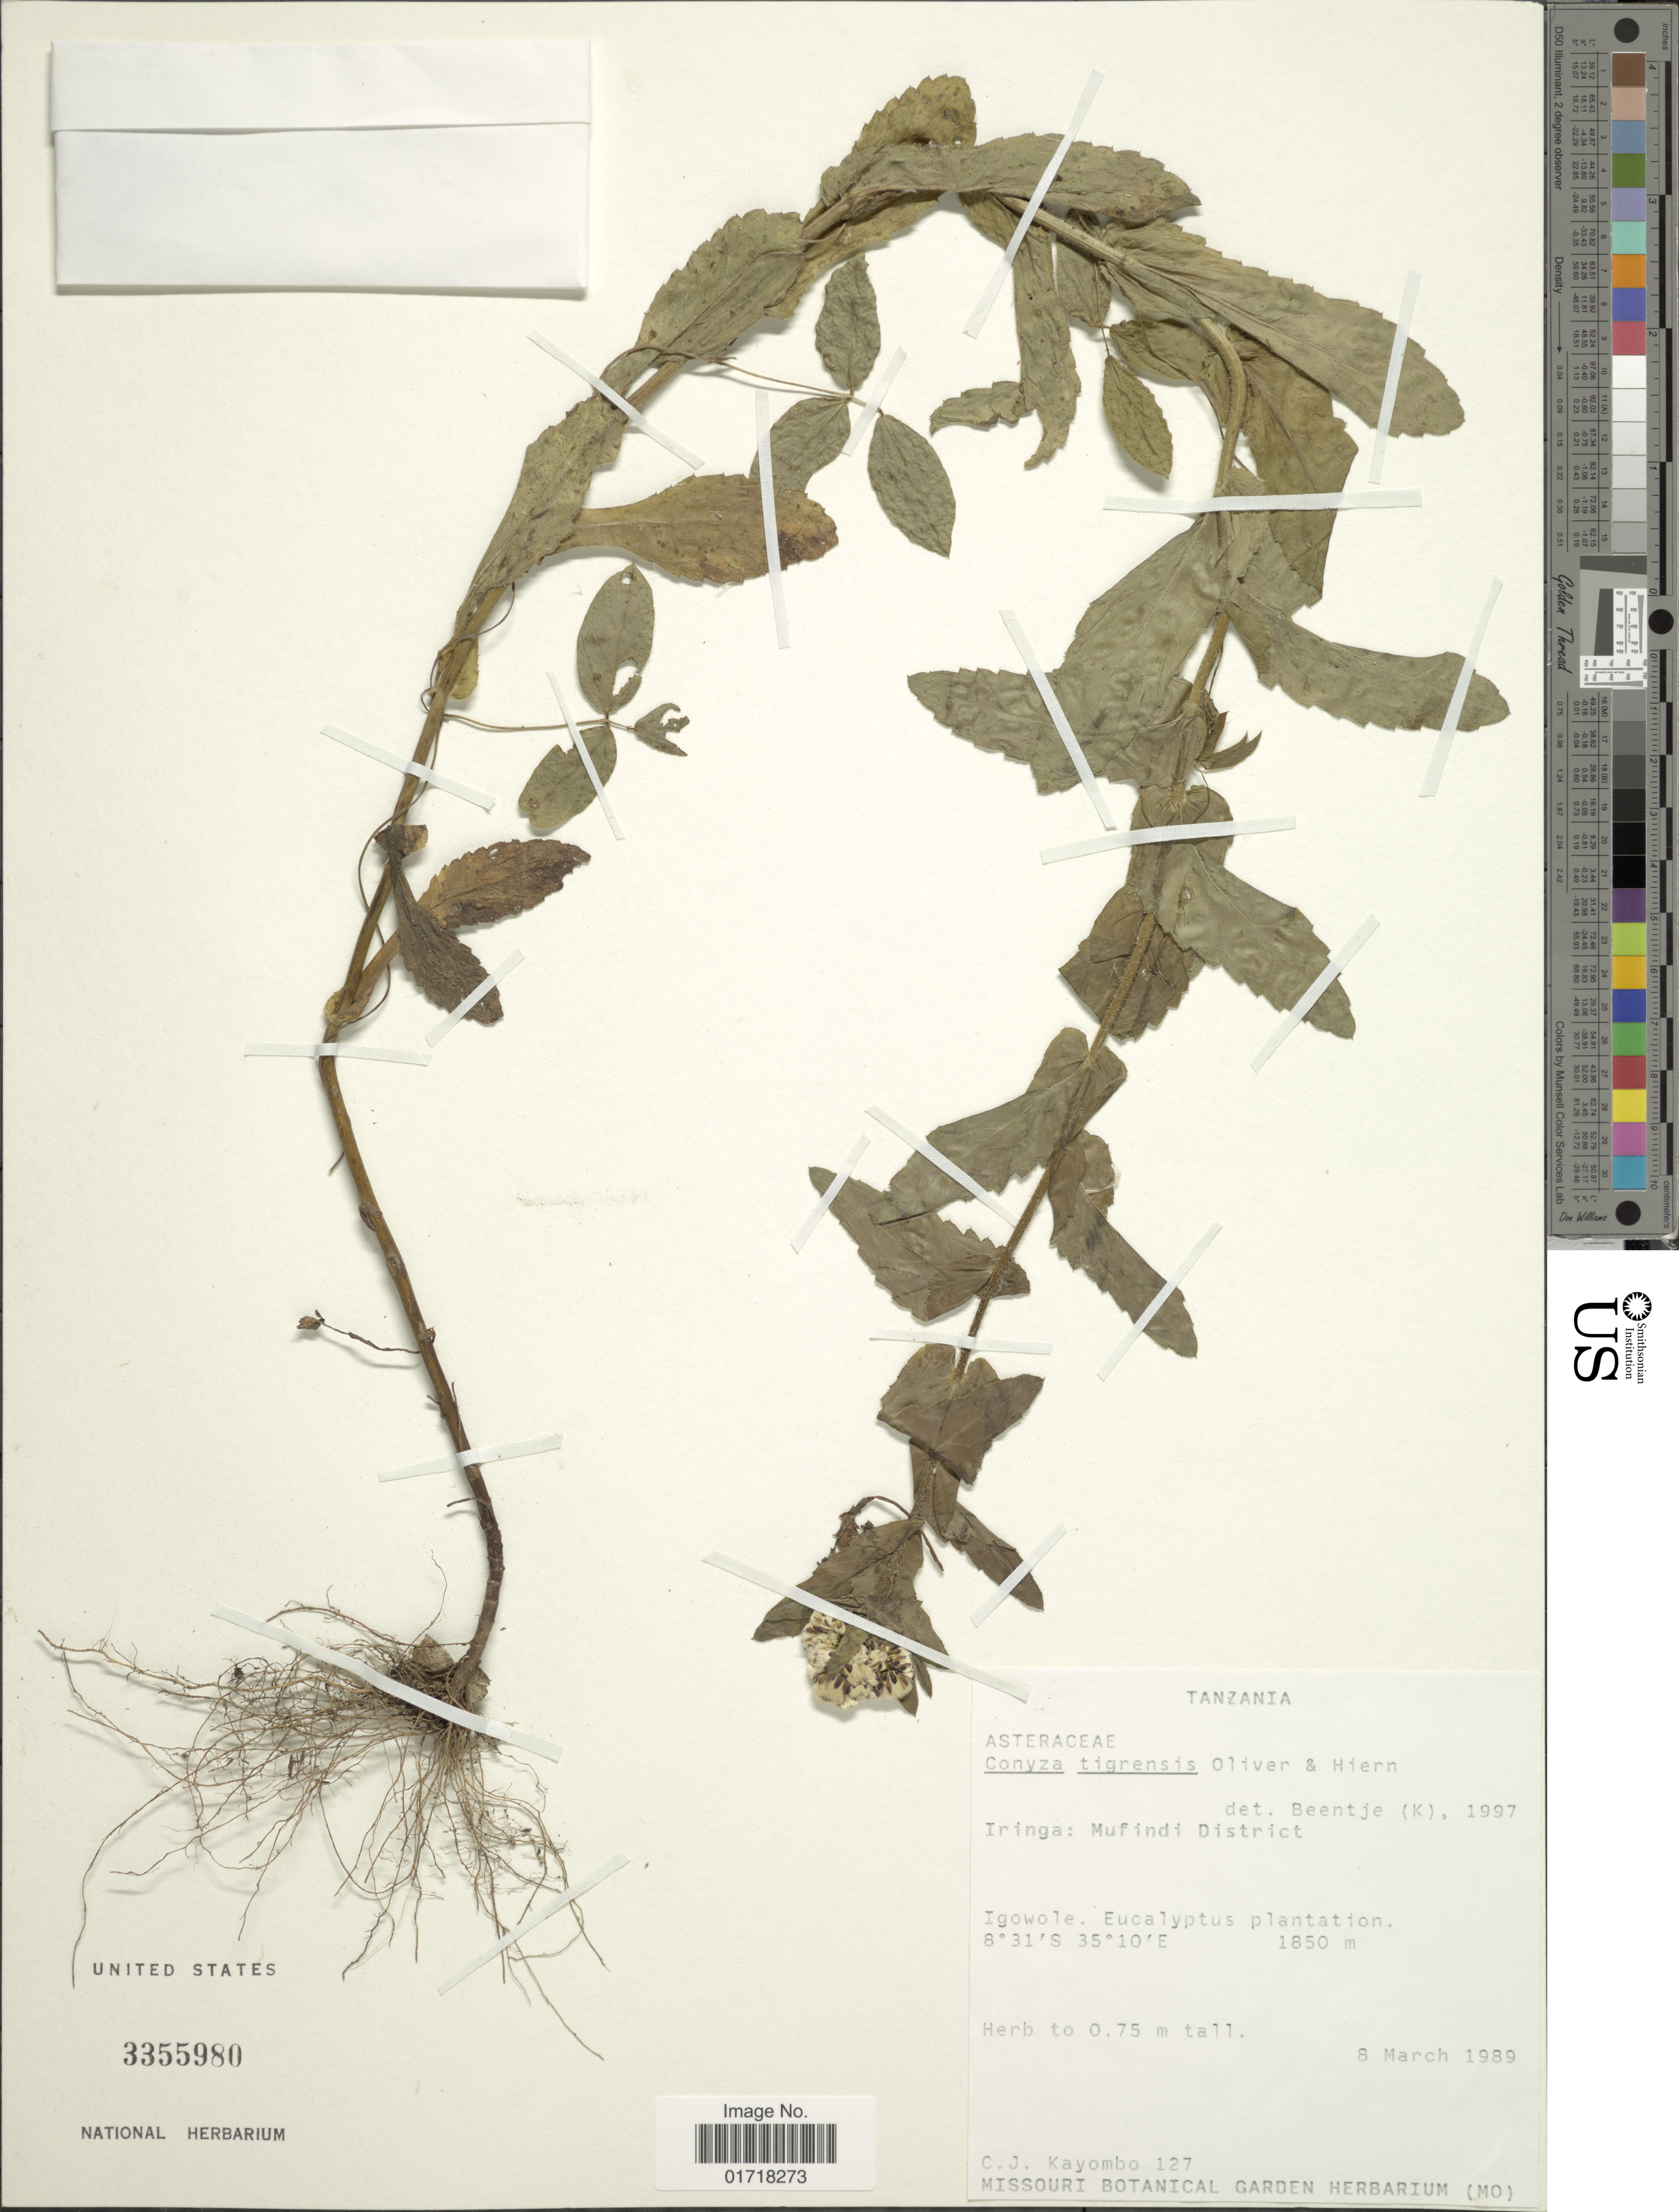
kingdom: Plantae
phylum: Tracheophyta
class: Magnoliopsida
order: Asterales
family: Asteraceae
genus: Conyza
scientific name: Conyza tigrensis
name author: Oliv. & Hiern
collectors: C. Kayombo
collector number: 127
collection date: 1989-03-08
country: Tanzania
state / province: Iringa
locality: Iringa: Mufindi District, Igowolem Eucalyptus plantation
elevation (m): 1850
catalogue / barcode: US 3355980